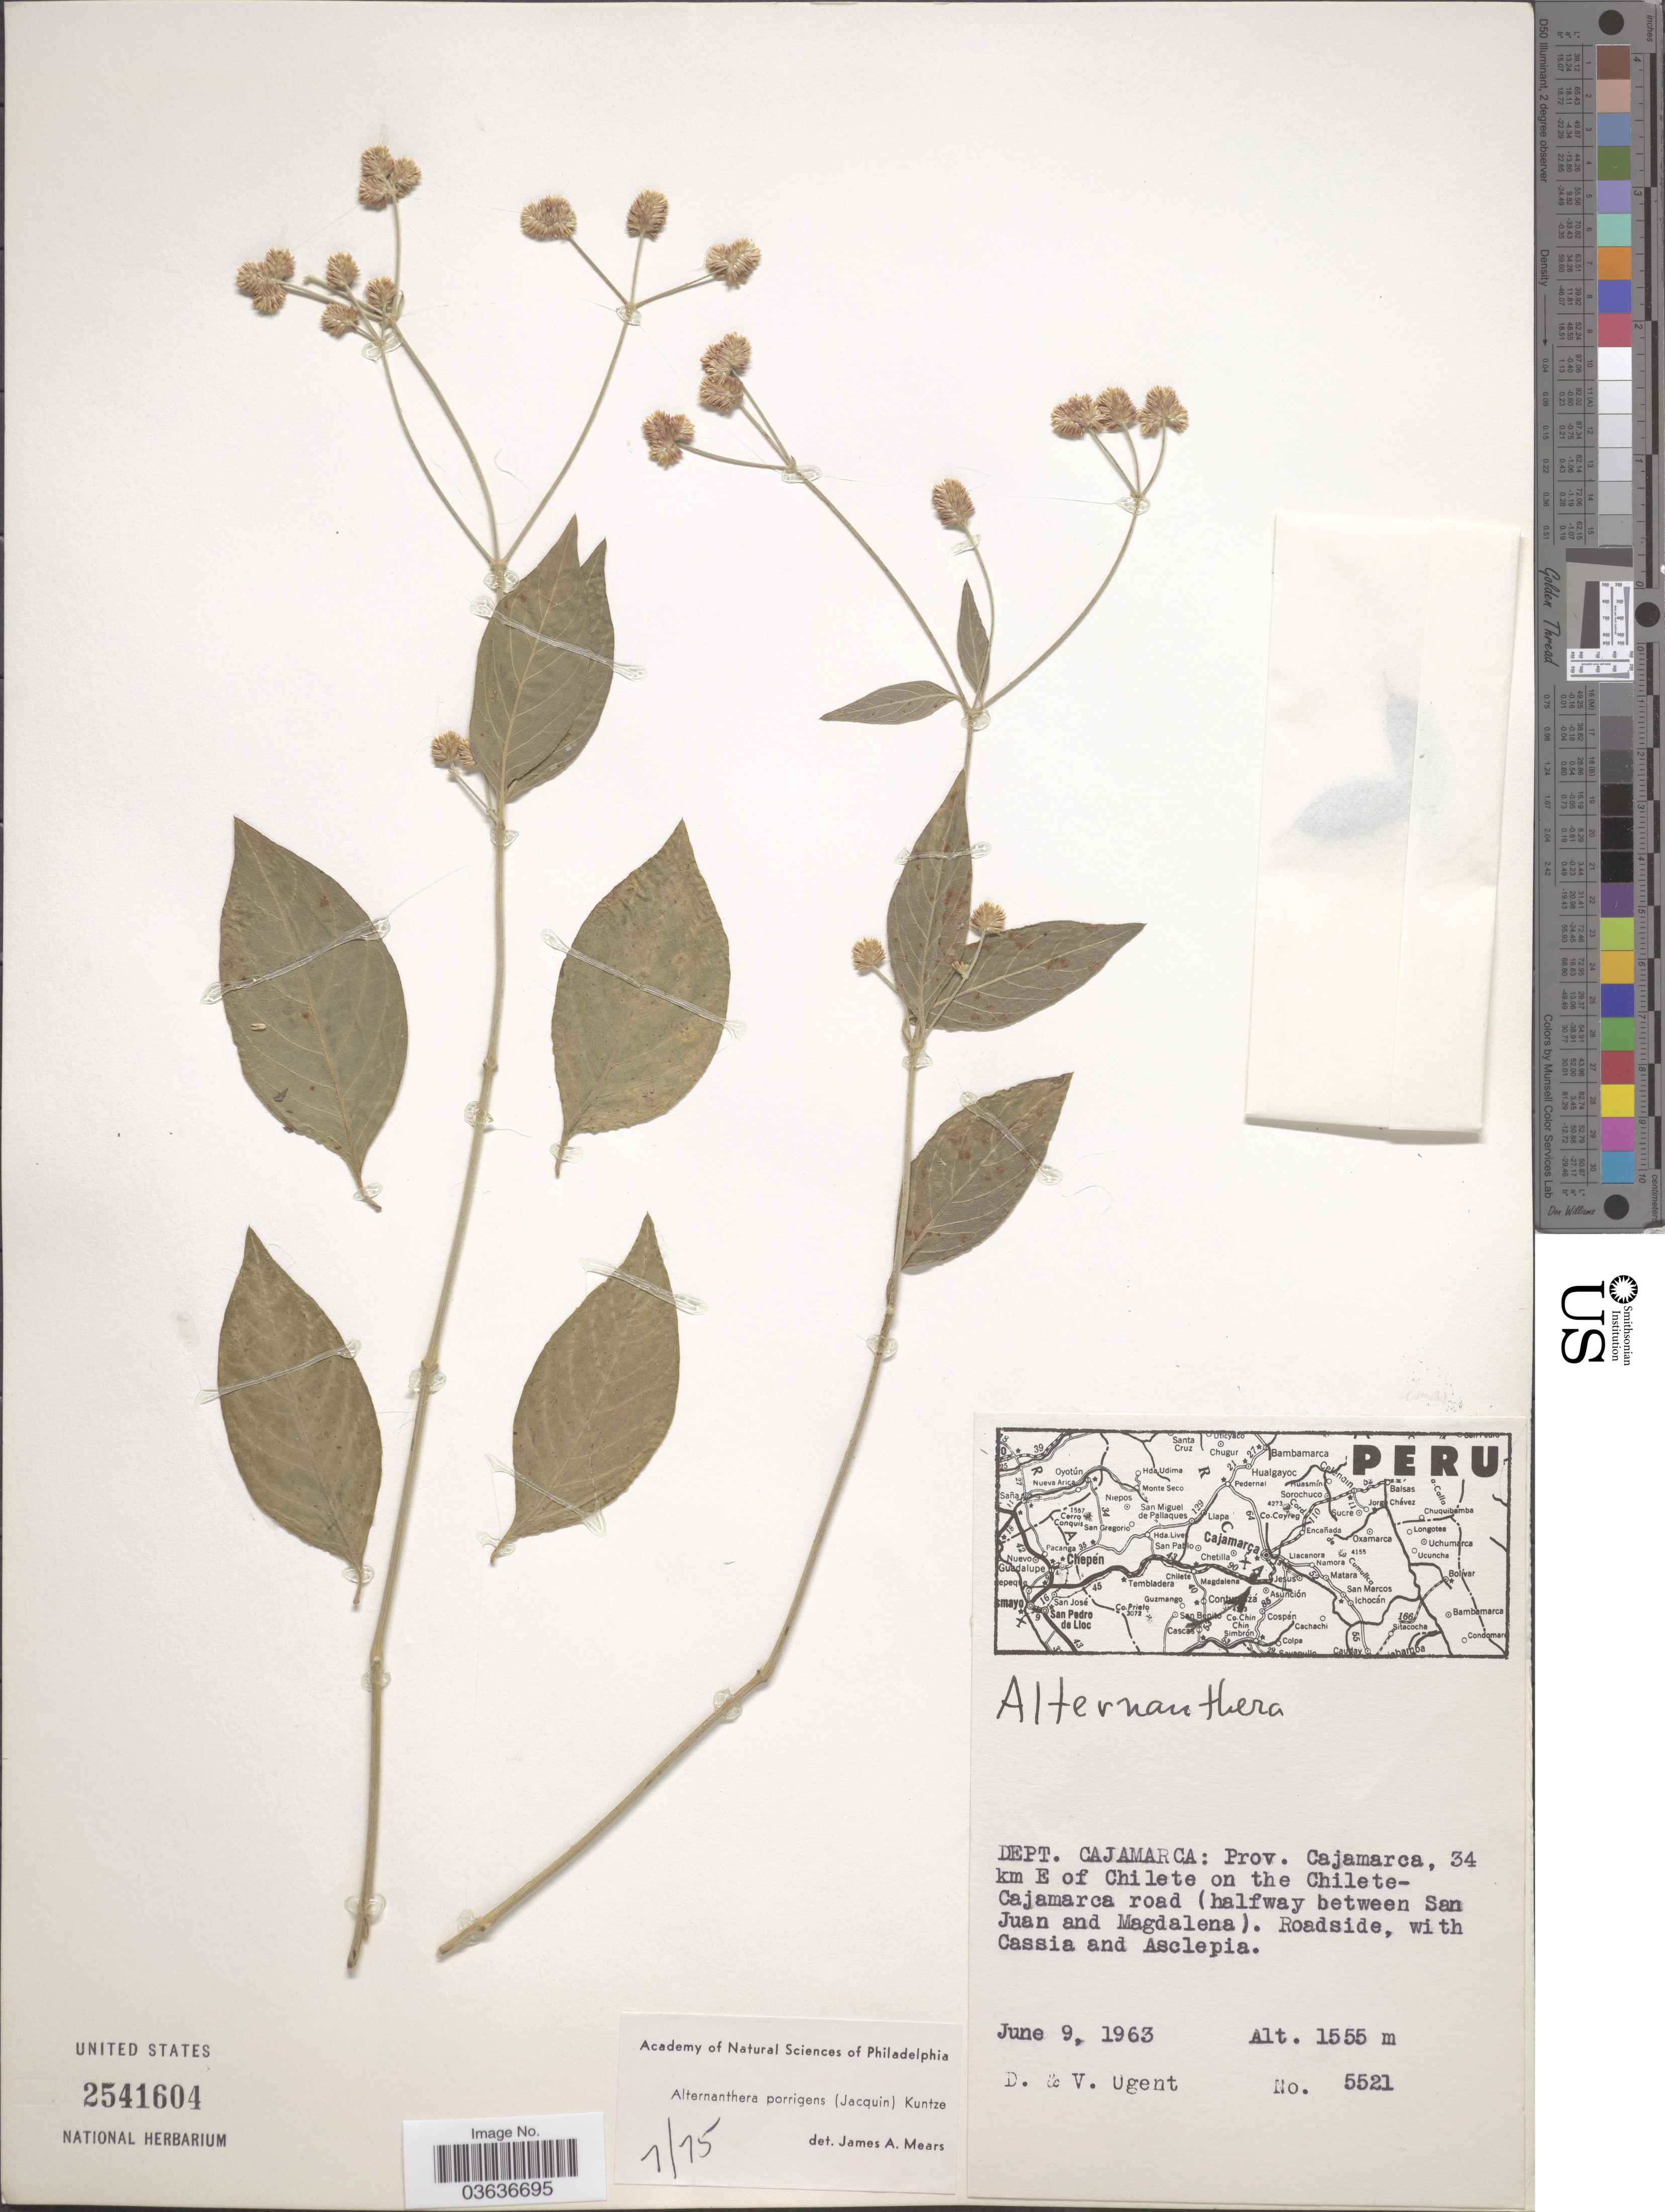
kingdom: Plantae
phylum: Tracheophyta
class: Magnoliopsida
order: Caryophyllales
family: Amaranthaceae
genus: Alternanthera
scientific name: Alternanthera porrigens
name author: (Jacq.) Kuntze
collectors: D. Ugent & V. Ugent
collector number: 5521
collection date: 1963-06-09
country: Peru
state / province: Cajamarca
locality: Dept. Cajamarca: Prov. Cajamarca, 34 km E of Chilete on the Chilete-Cajamarca road (halfway between San Juan and Magdalena).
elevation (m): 1555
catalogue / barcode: US 2541604